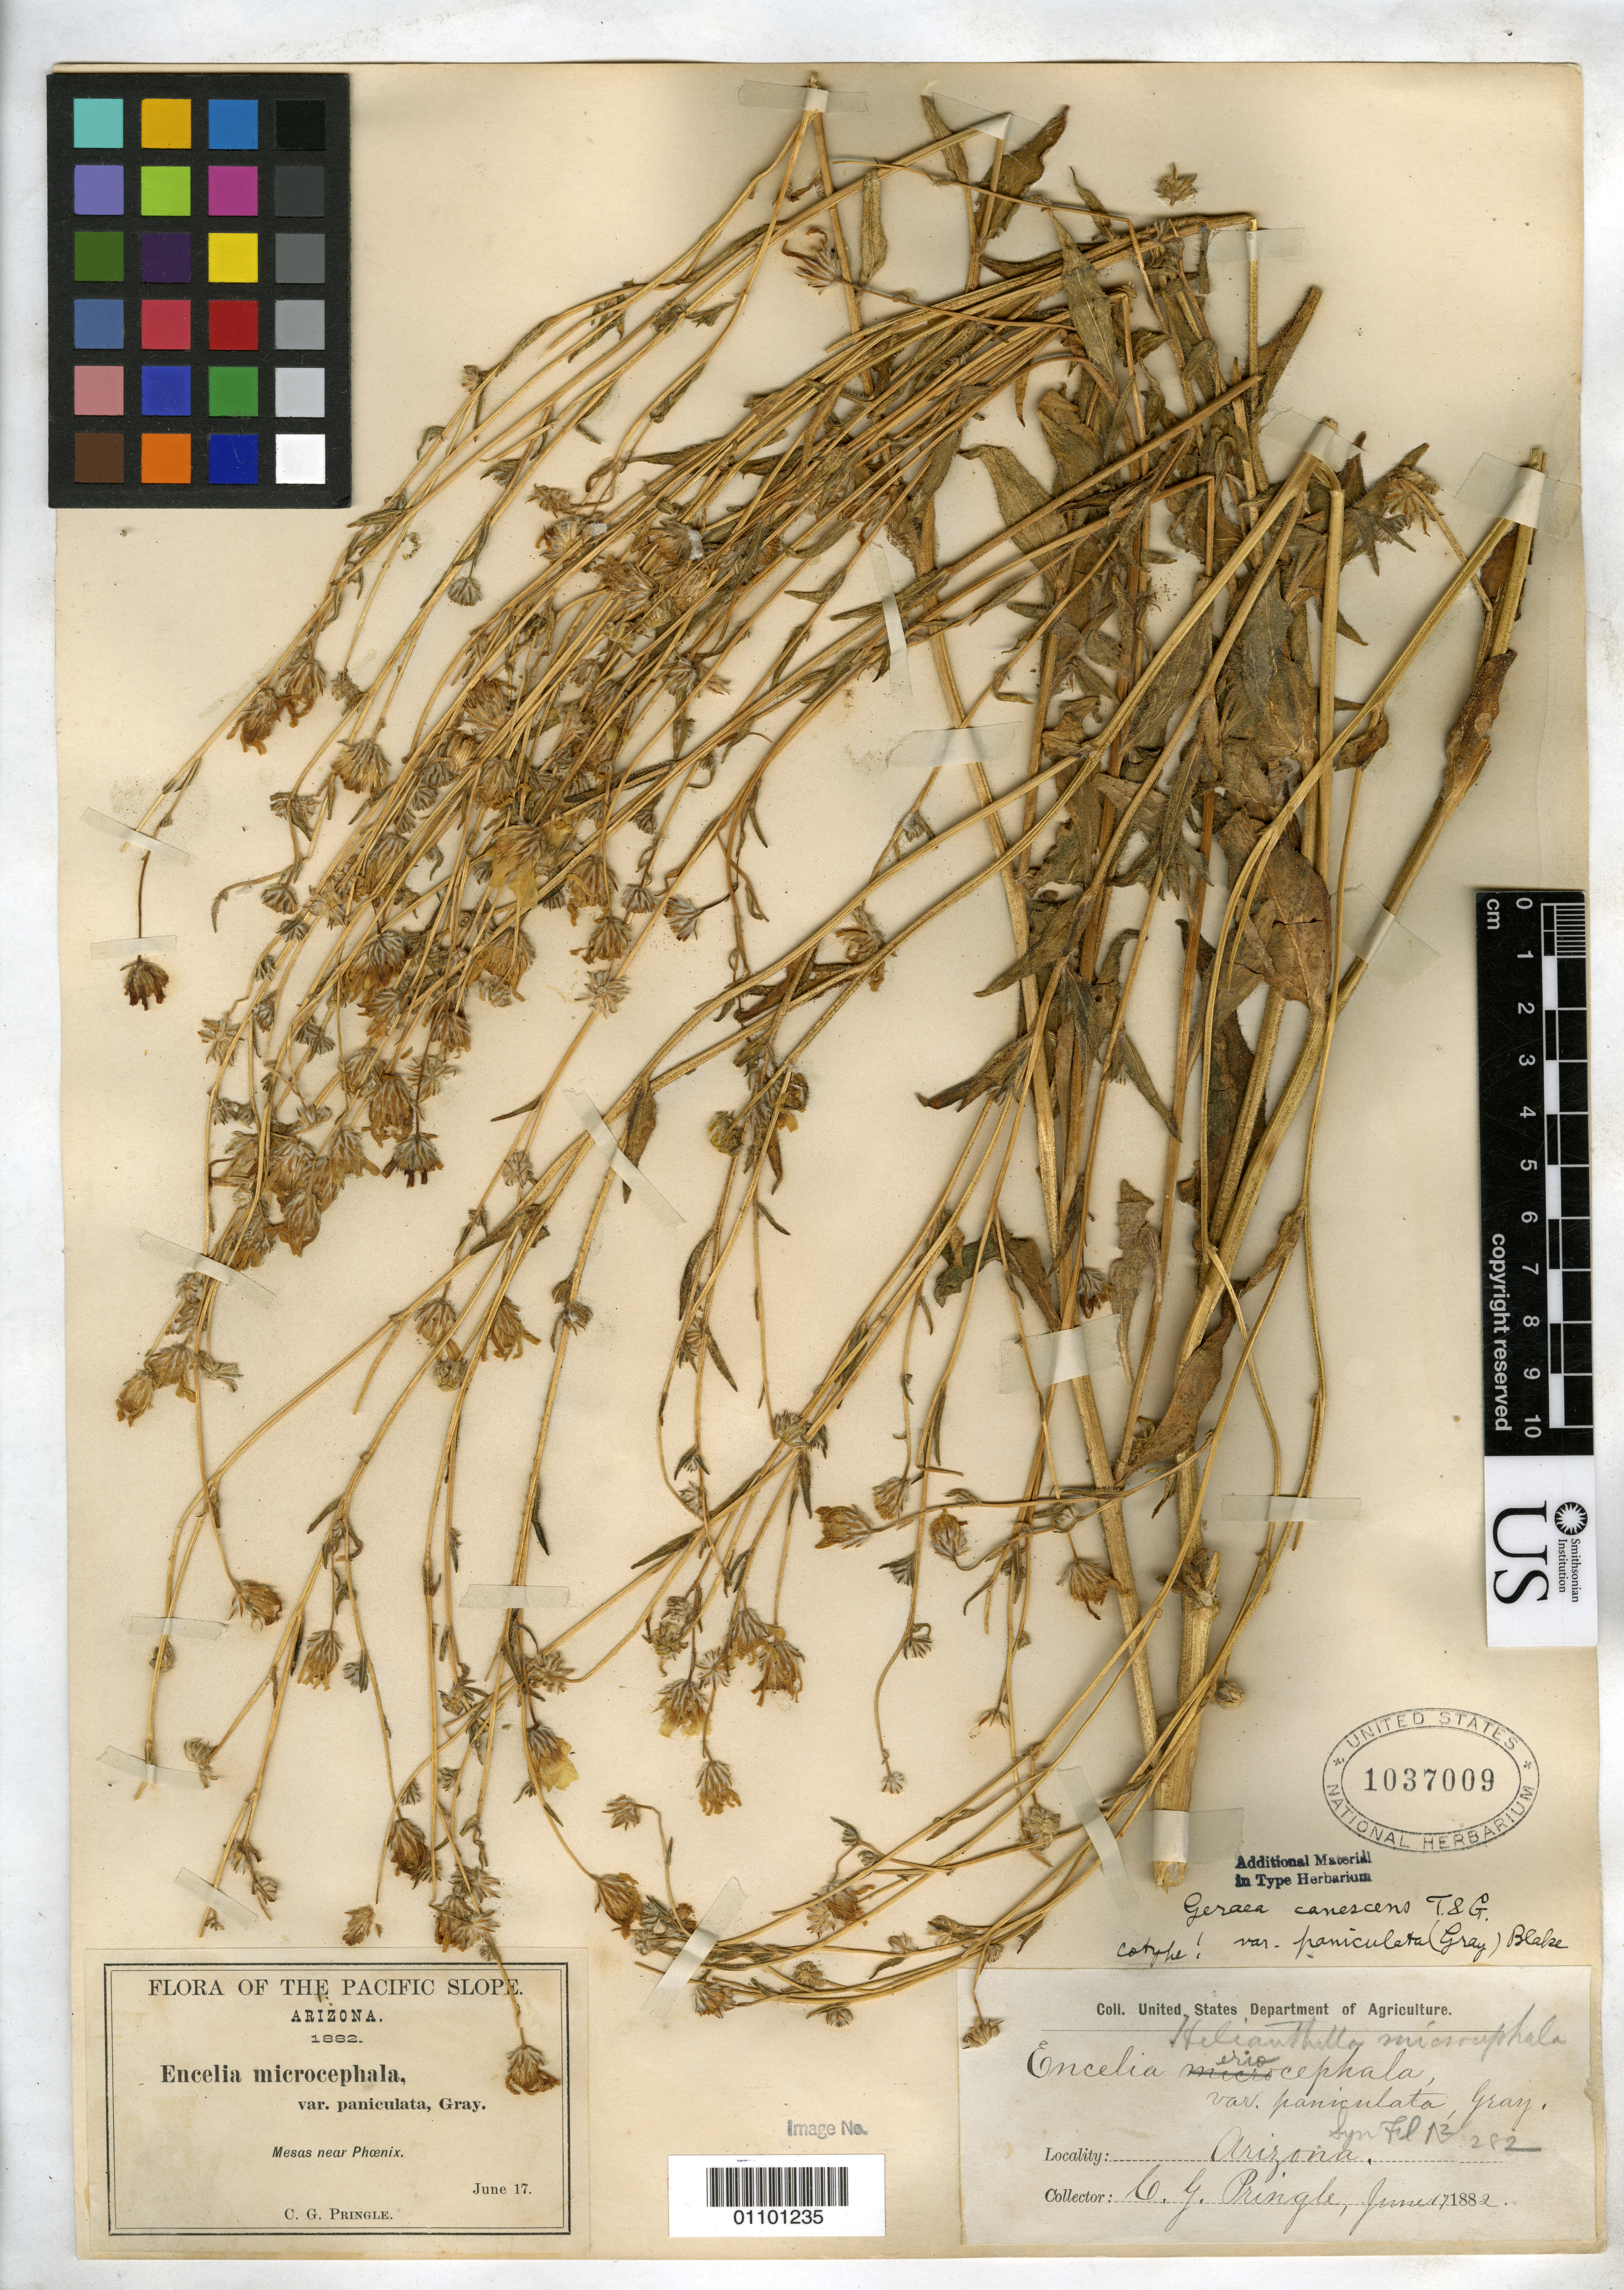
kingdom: Plantae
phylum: Tracheophyta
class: Magnoliopsida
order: Asterales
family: Asteraceae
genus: Encelia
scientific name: Encelia eriocephala var. paniculata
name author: A. Gray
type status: Isotype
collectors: C. G. Pringle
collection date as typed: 17 Jun 1882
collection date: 1882-06-17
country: United States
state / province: Arizona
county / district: Maricopa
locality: Phoenix.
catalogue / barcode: US 1037009